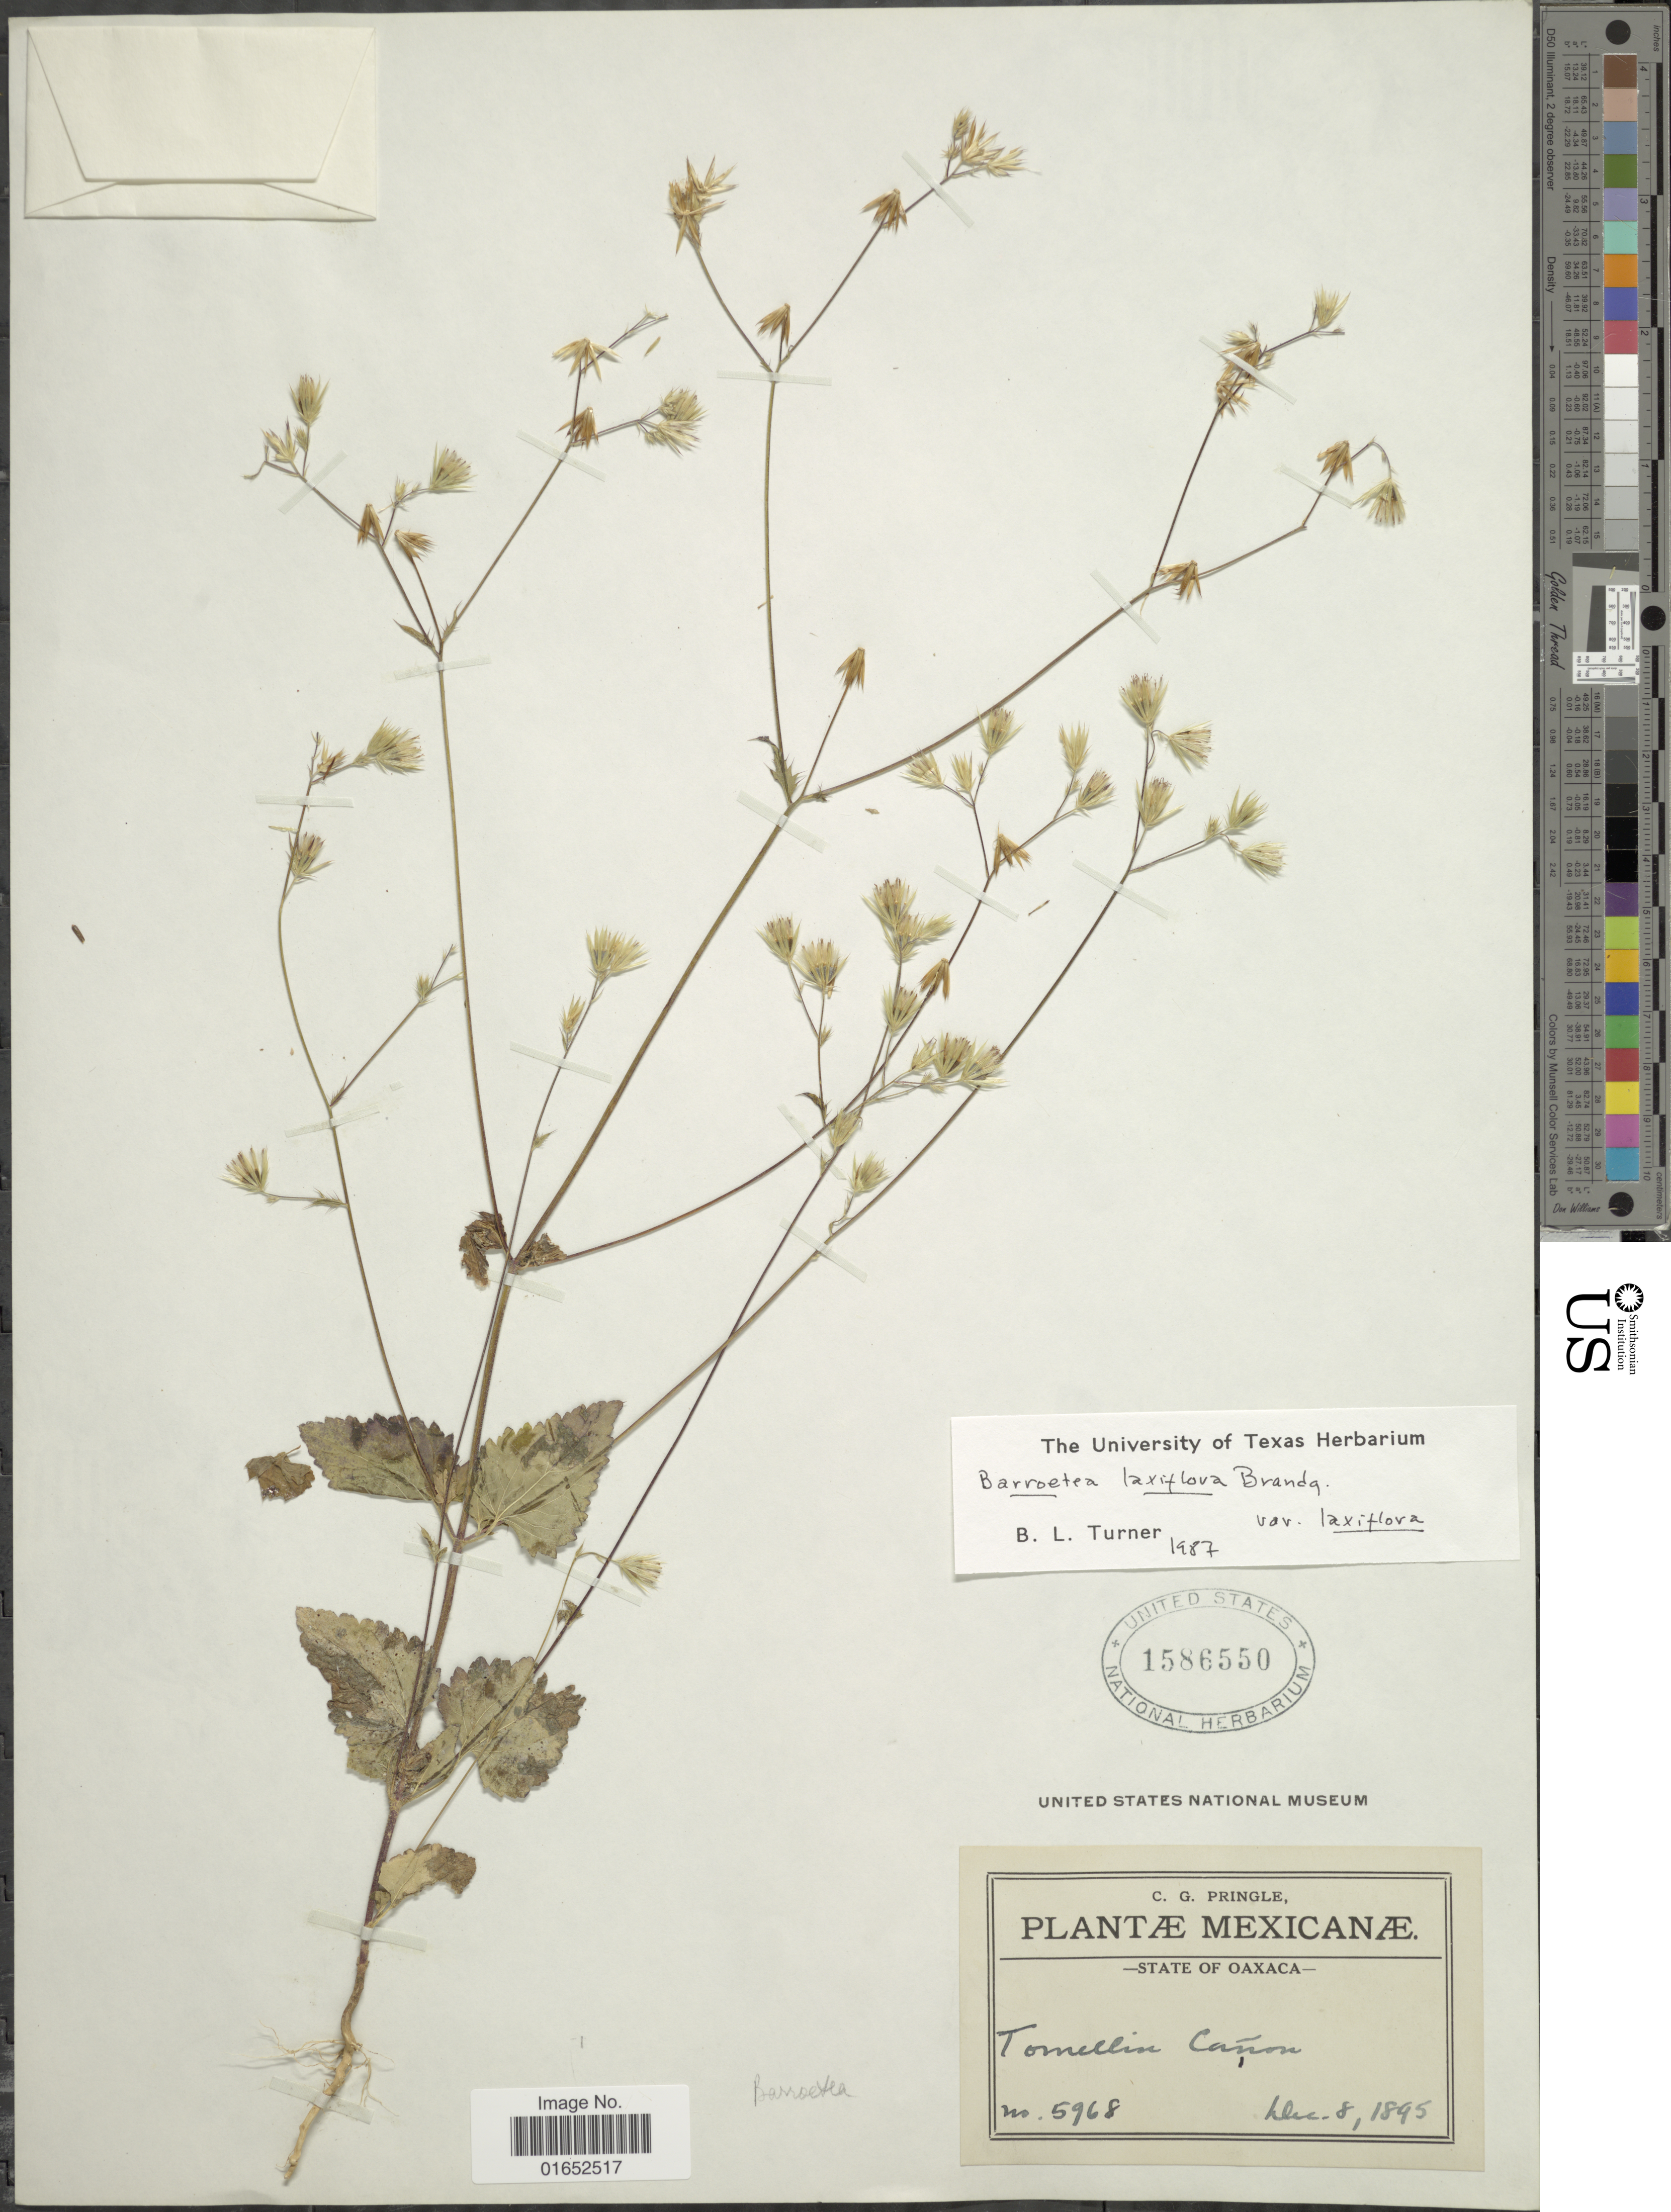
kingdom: Plantae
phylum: Tracheophyta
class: Magnoliopsida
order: Asterales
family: Asteraceae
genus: Barroetea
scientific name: Barroetea laxiflora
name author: Brandegee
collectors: C. G. Pringle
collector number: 5968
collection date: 1895-12-08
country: Mexico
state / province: Oaxaca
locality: Tomellin Cañon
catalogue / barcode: US 1586550